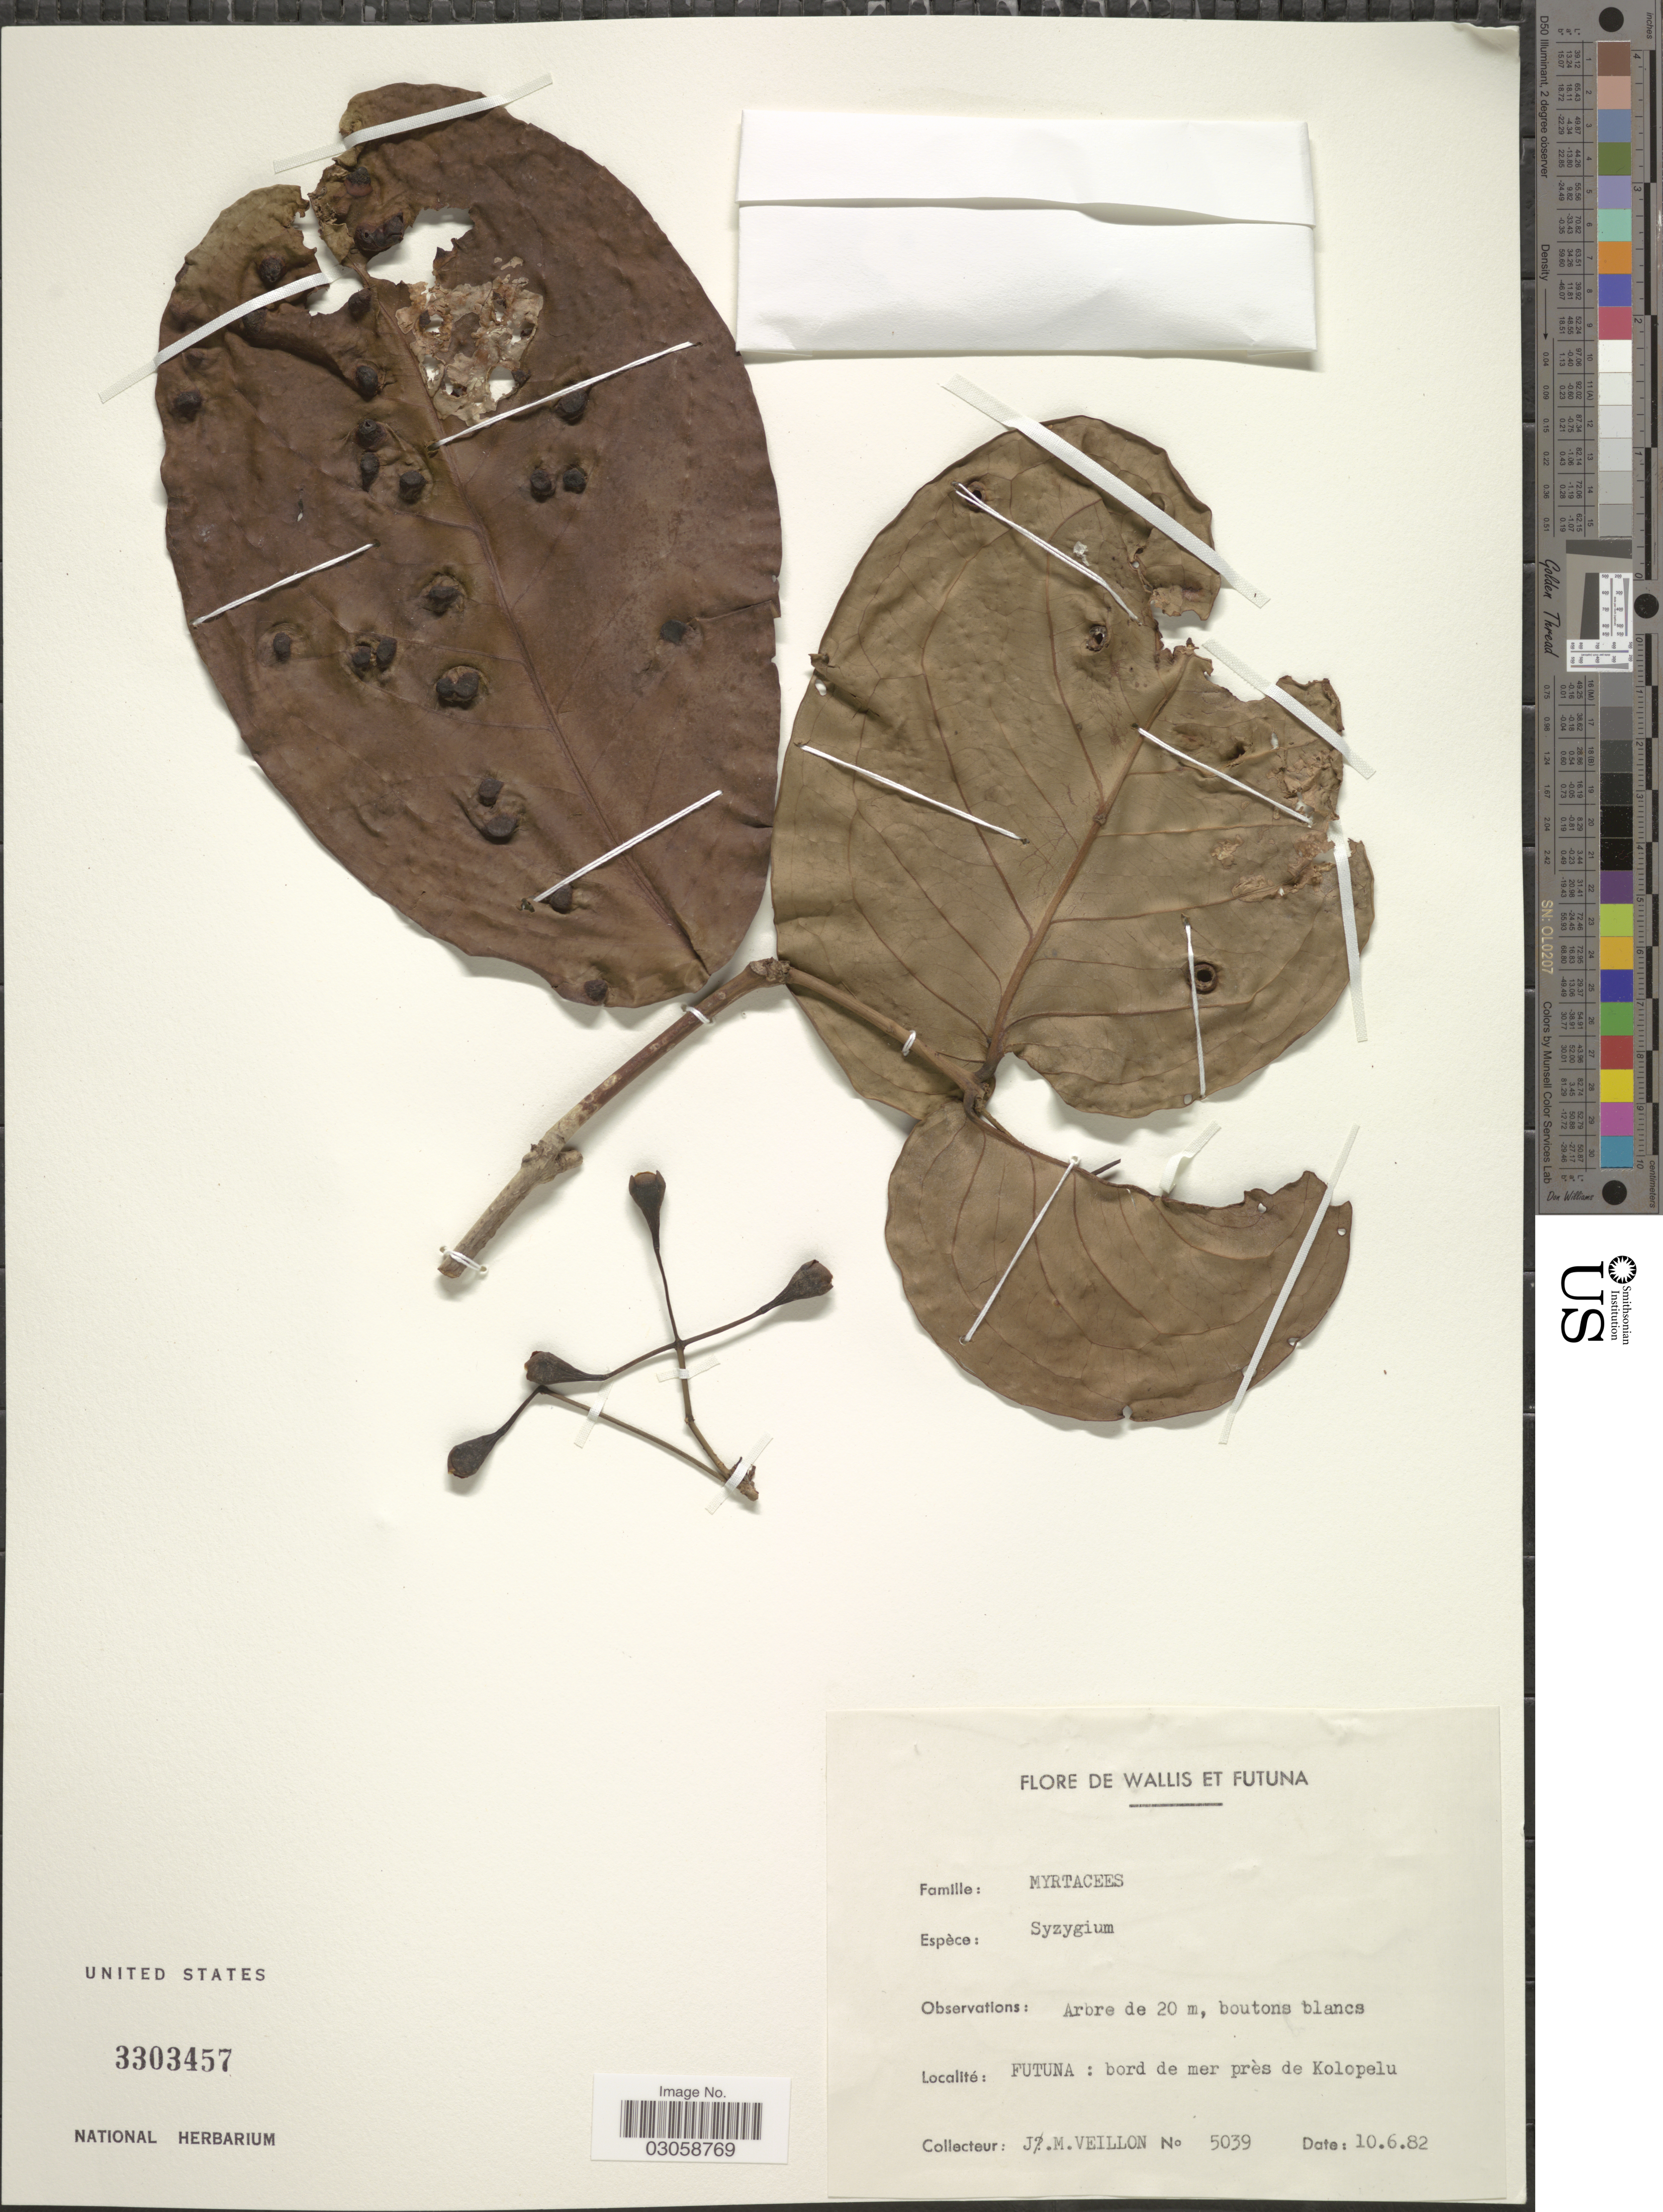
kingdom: Plantae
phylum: Tracheophyta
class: Magnoliopsida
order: Myrtales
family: Myrtaceae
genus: Syzygium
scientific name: Syzygium sp.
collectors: J. Veillon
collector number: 5039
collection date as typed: Transcribed d/m/y: 10/6/82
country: Wallis and Futuna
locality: De Wallis et Futuna, Futuna: bord de mer près de Kolopelu.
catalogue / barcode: US 3303457